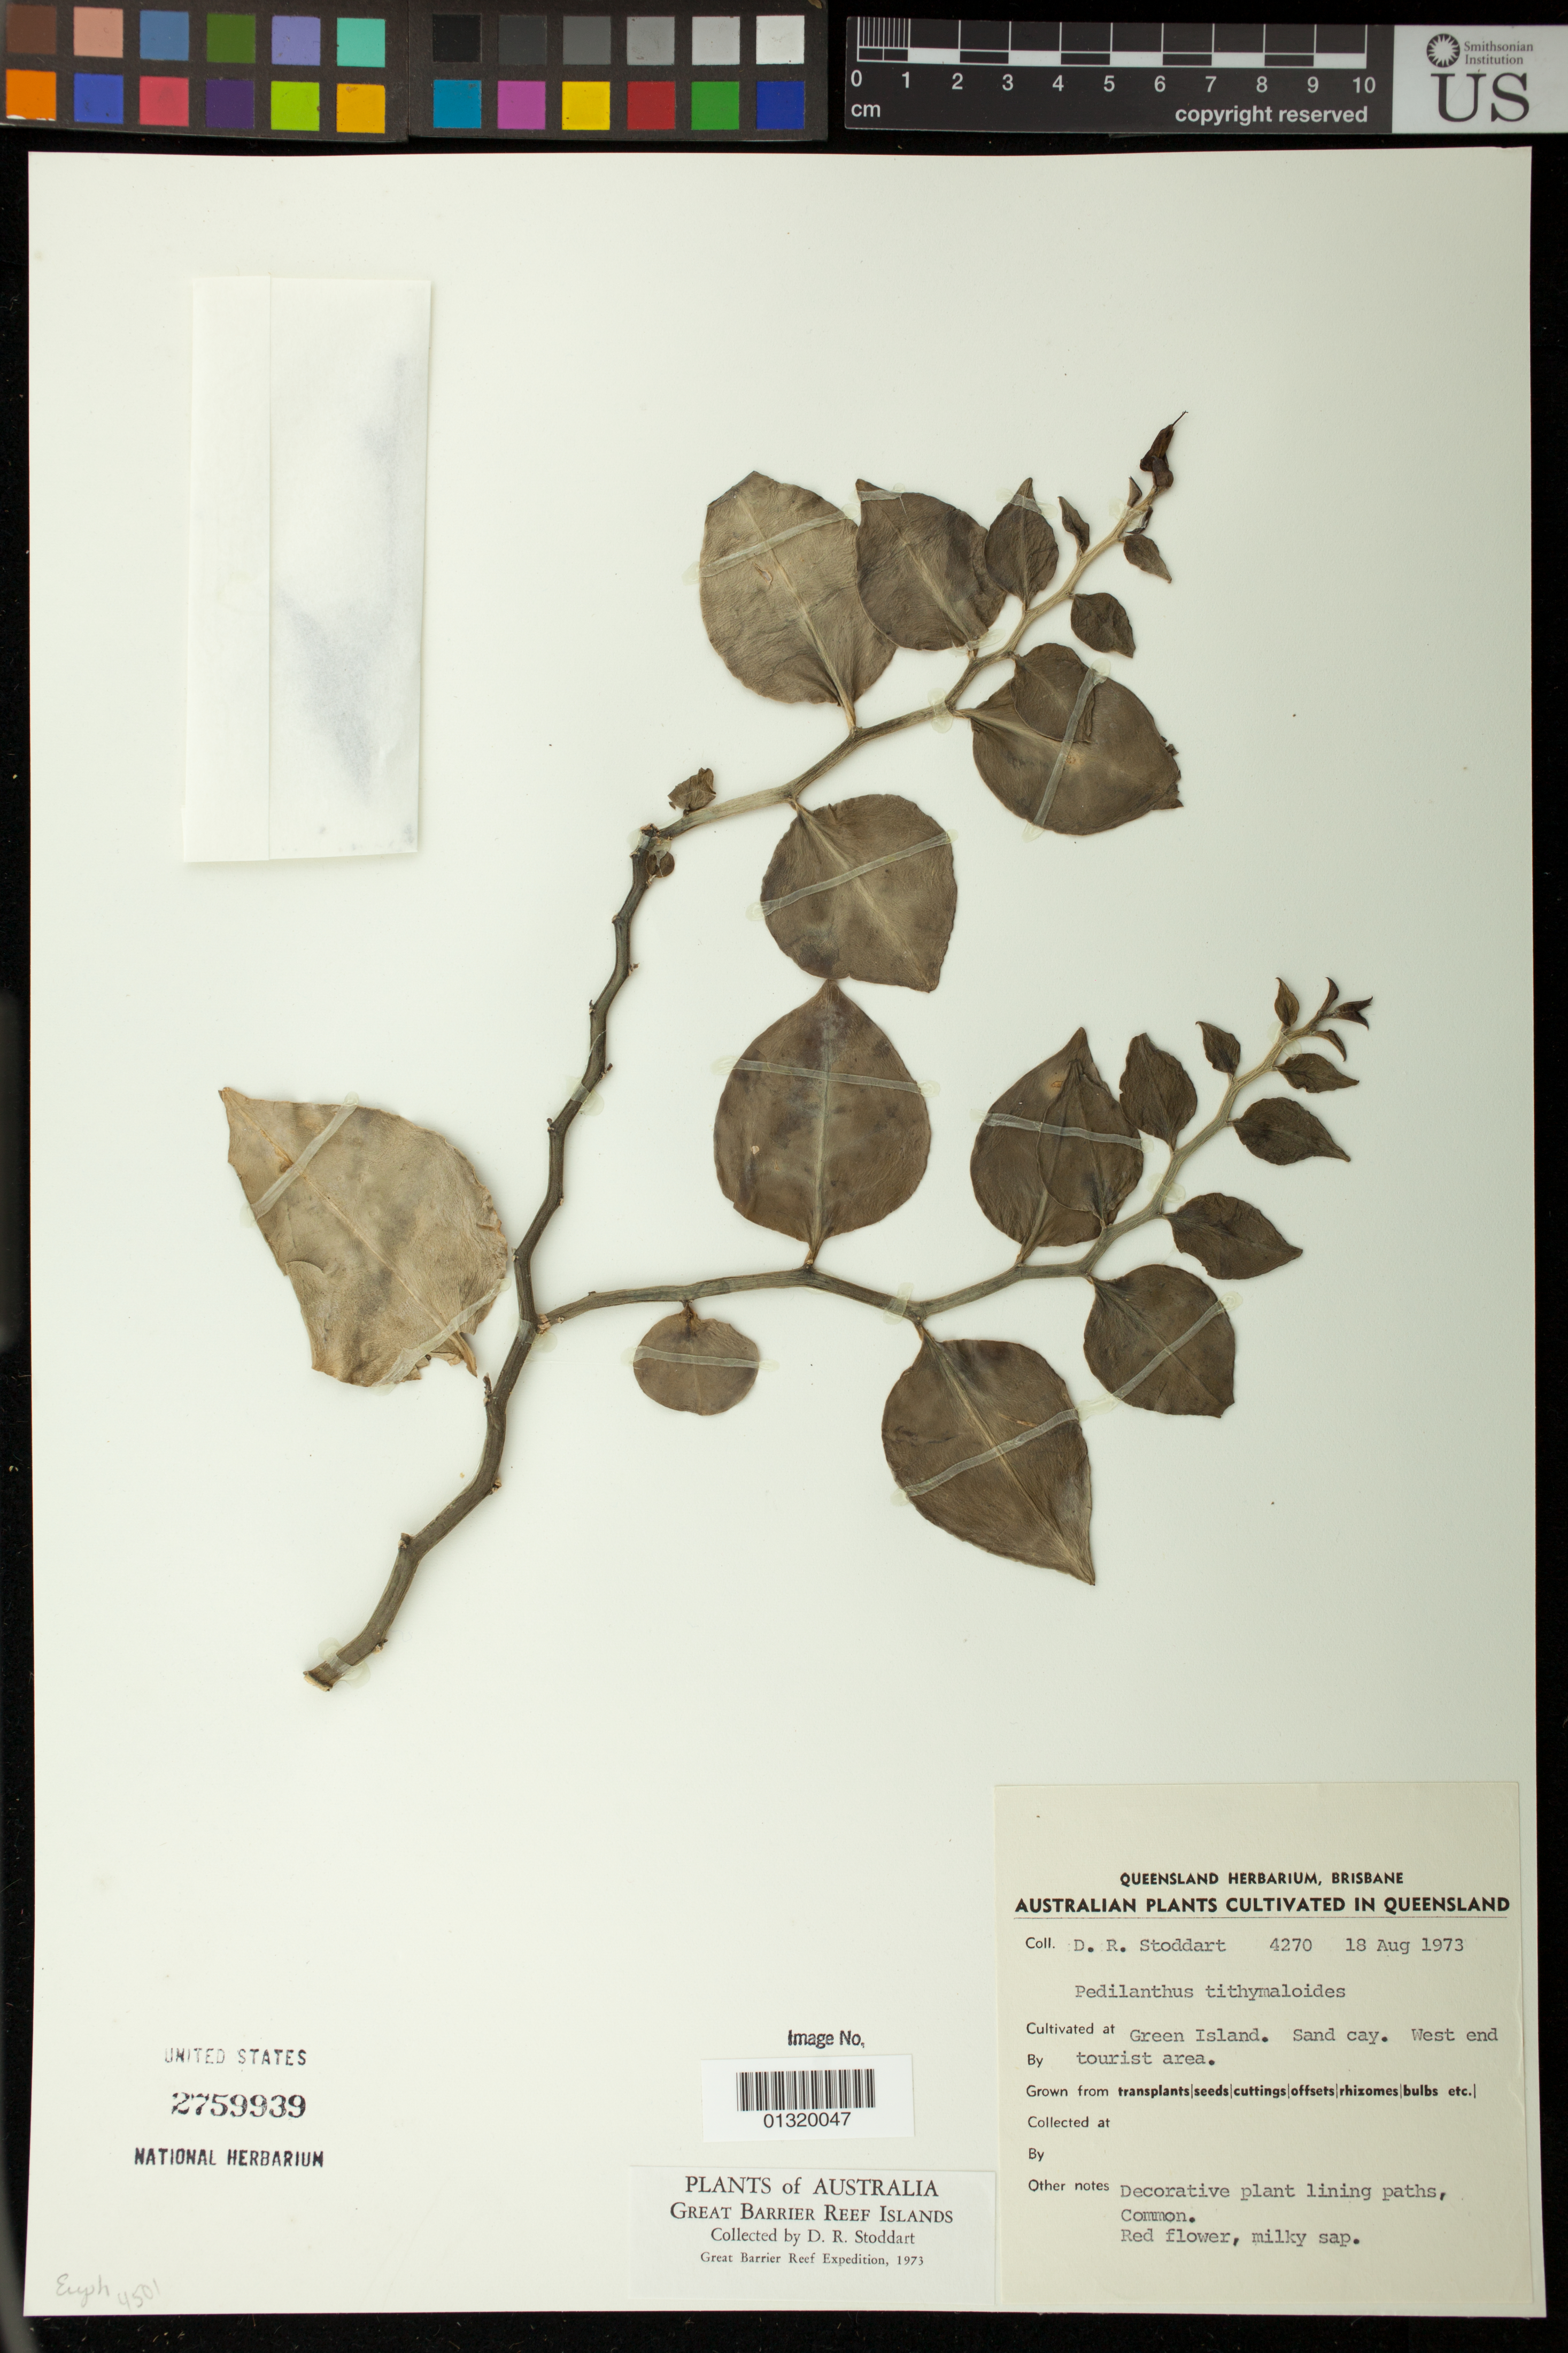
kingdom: Plantae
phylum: Tracheophyta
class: Magnoliopsida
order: Malpighiales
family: Euphorbiaceae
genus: Pedilanthus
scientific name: Pedilanthus tithymaloides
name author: (L.) Poit.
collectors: D. R. Stoddart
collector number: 4270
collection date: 1973-08-18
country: Australia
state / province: Queensland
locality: Green Island; West end tourist area.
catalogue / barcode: US 2759939